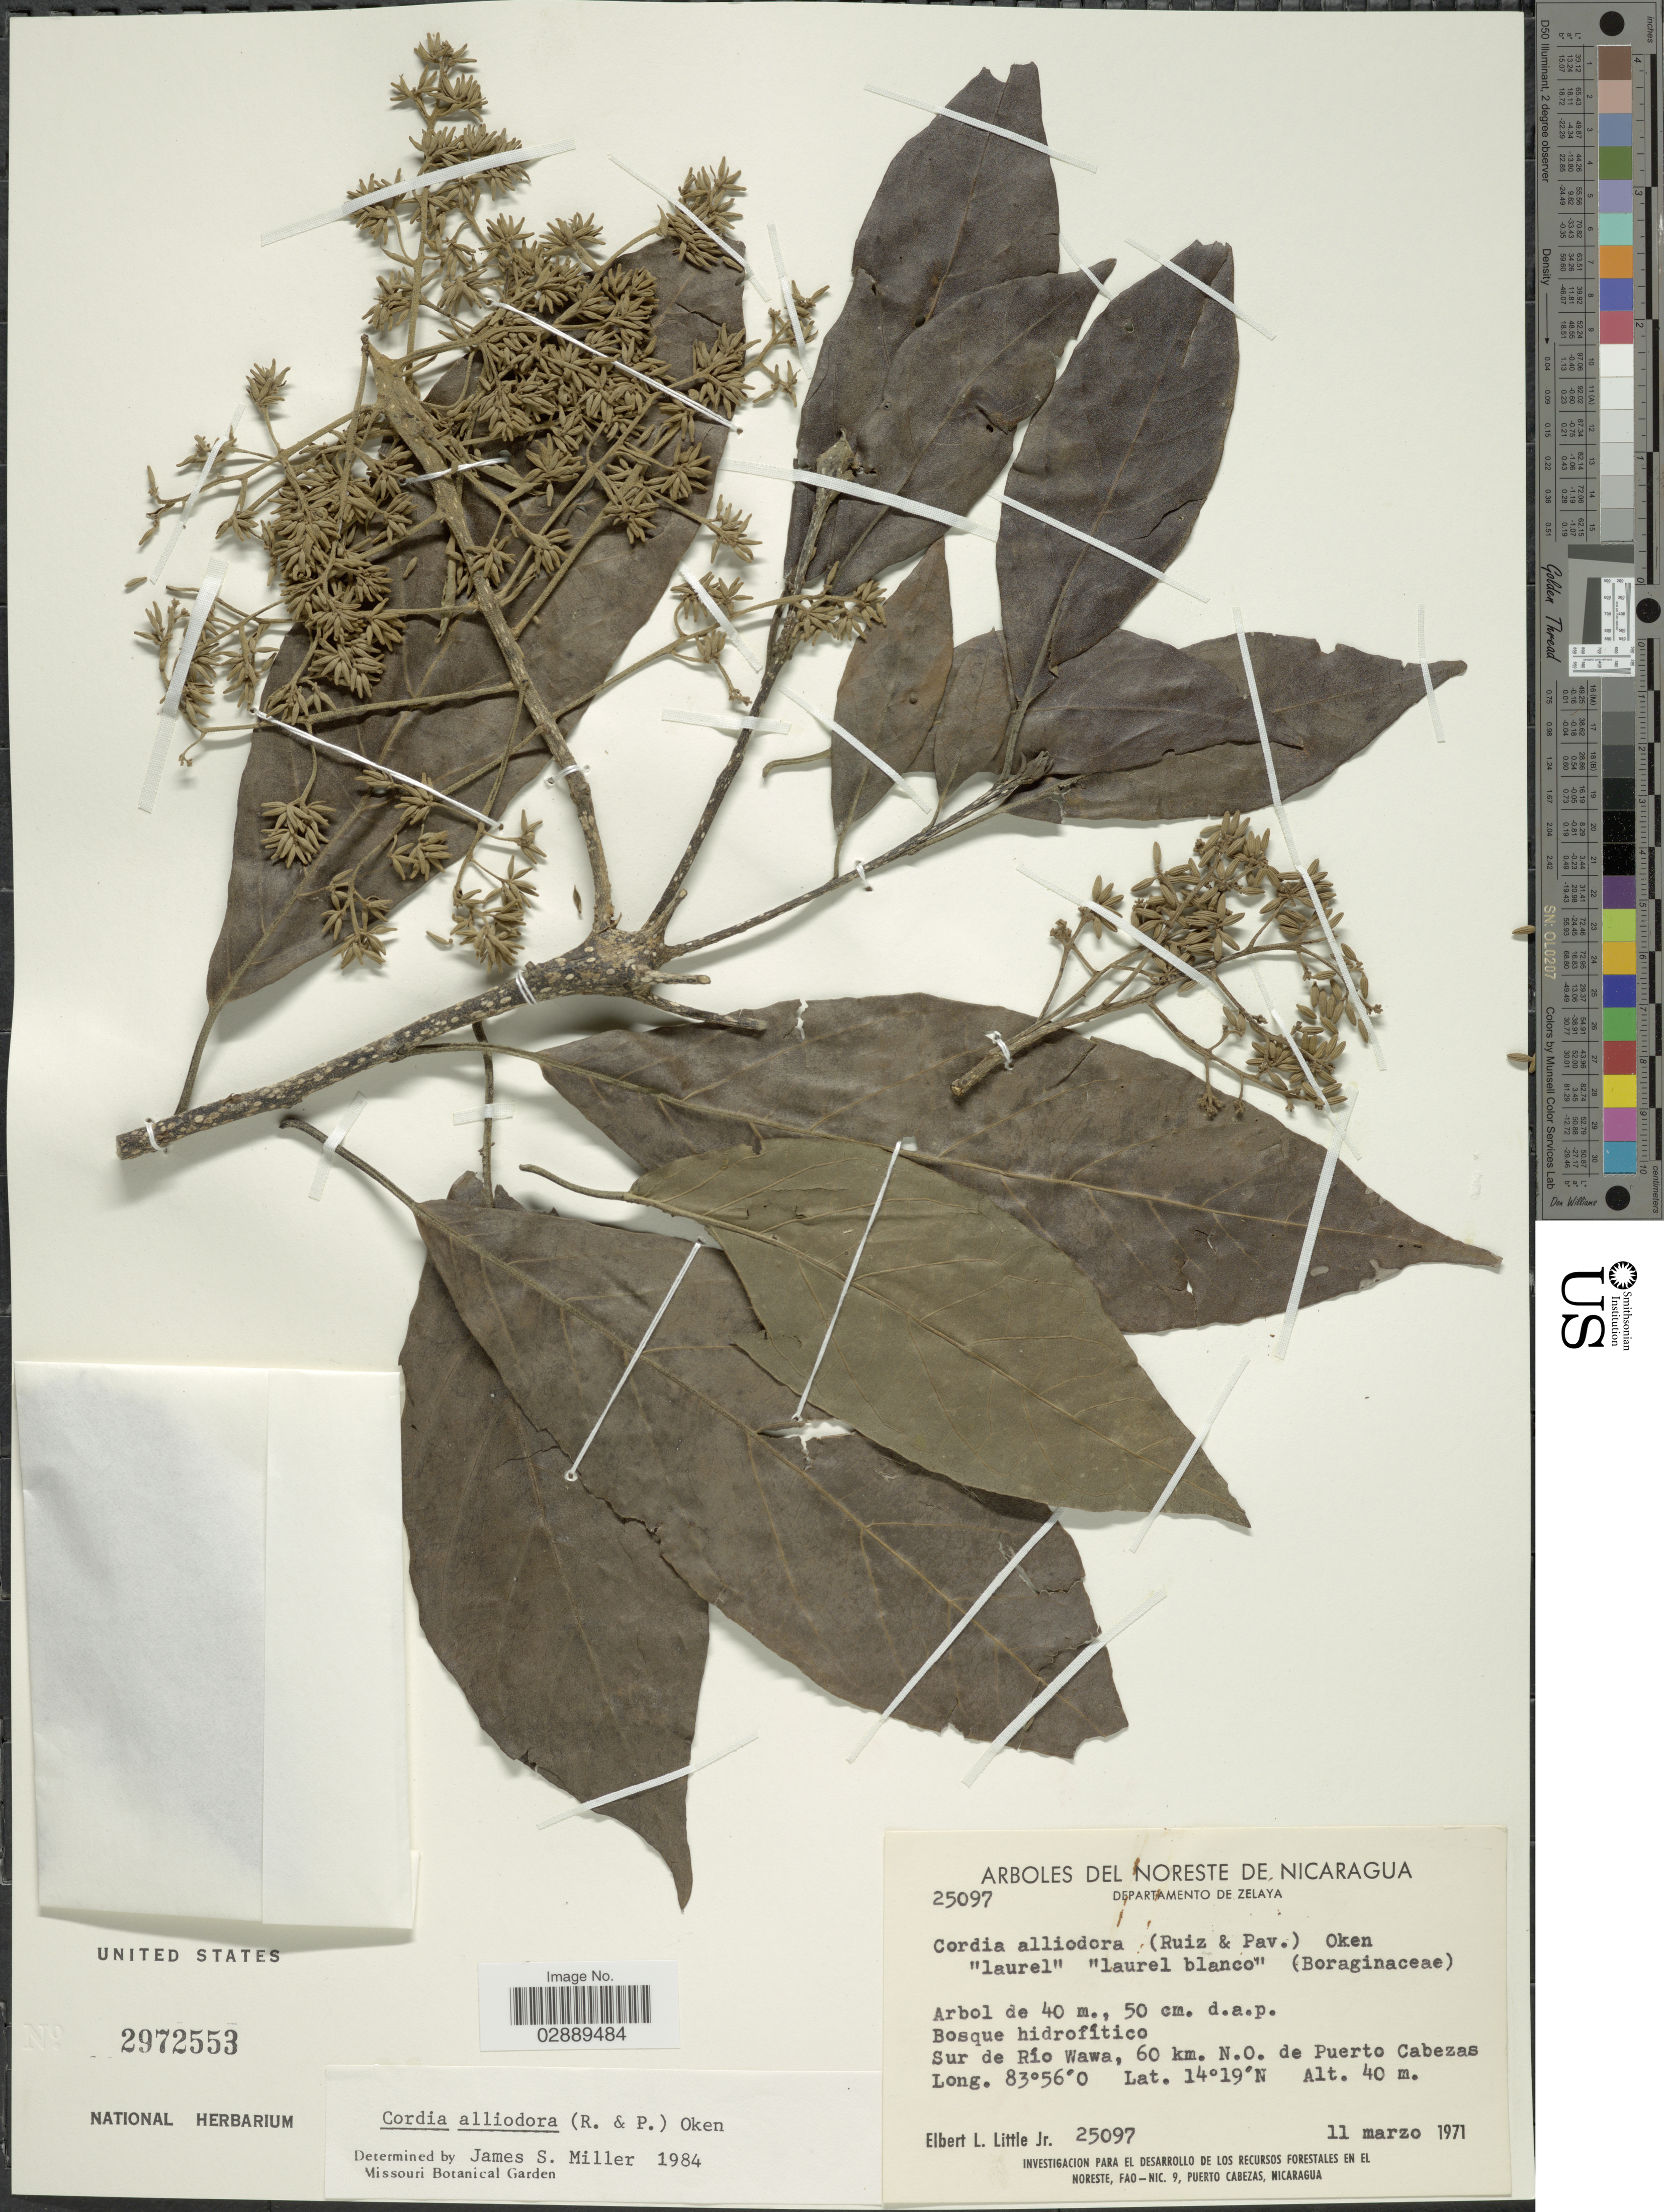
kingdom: Plantae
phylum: Tracheophyta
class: Magnoliopsida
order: Boraginales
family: Cordiaceae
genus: Cordia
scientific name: Cordia alliodora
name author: (Ruiz & Pav.) Oken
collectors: E. L. Little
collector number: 25097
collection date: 1971-03-11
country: Nicaragua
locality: Departamento de Zelaya. Sur de Río Wawa, 60 km. N.O. de Puerto Cabezas.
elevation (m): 40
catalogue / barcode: US 2972553